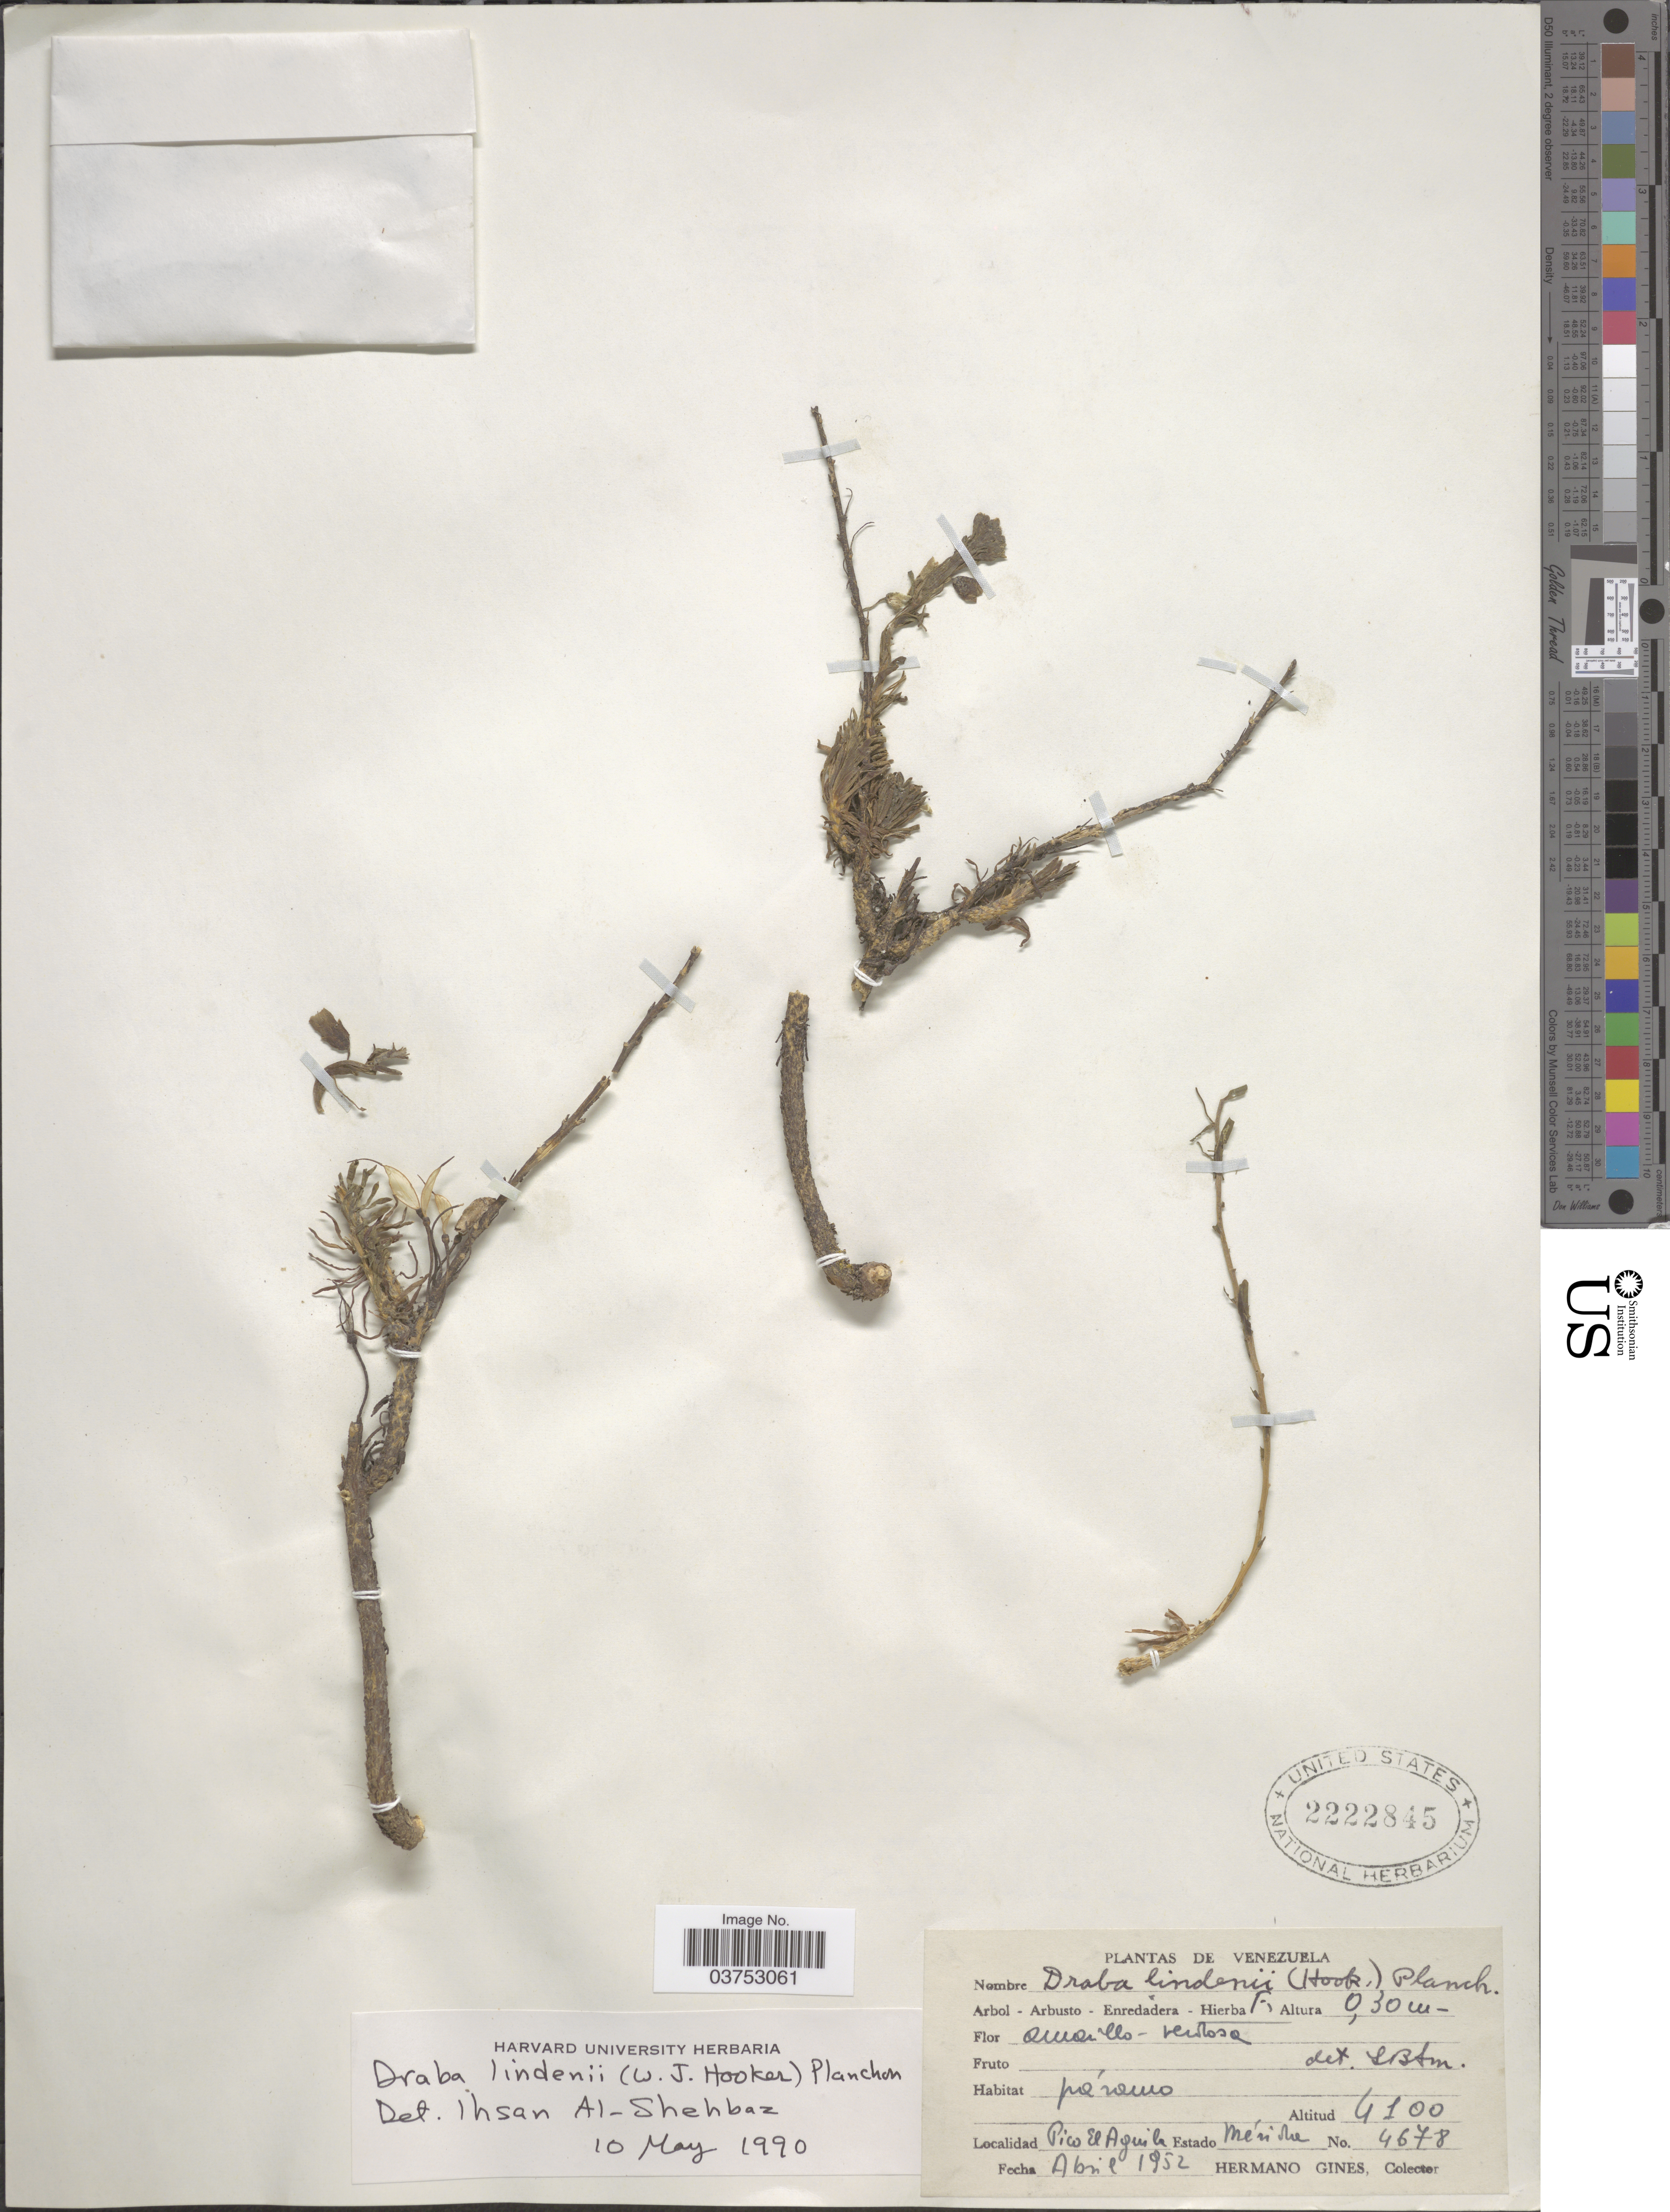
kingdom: Plantae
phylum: Tracheophyta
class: Magnoliopsida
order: Brassicales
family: Brassicaceae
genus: Draba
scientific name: Draba lindenii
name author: (Hook.) Planch.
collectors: Bro. Gines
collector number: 4678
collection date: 1952-04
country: Venezuela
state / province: Mérida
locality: Pico El Aguila.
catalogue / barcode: US 2222845